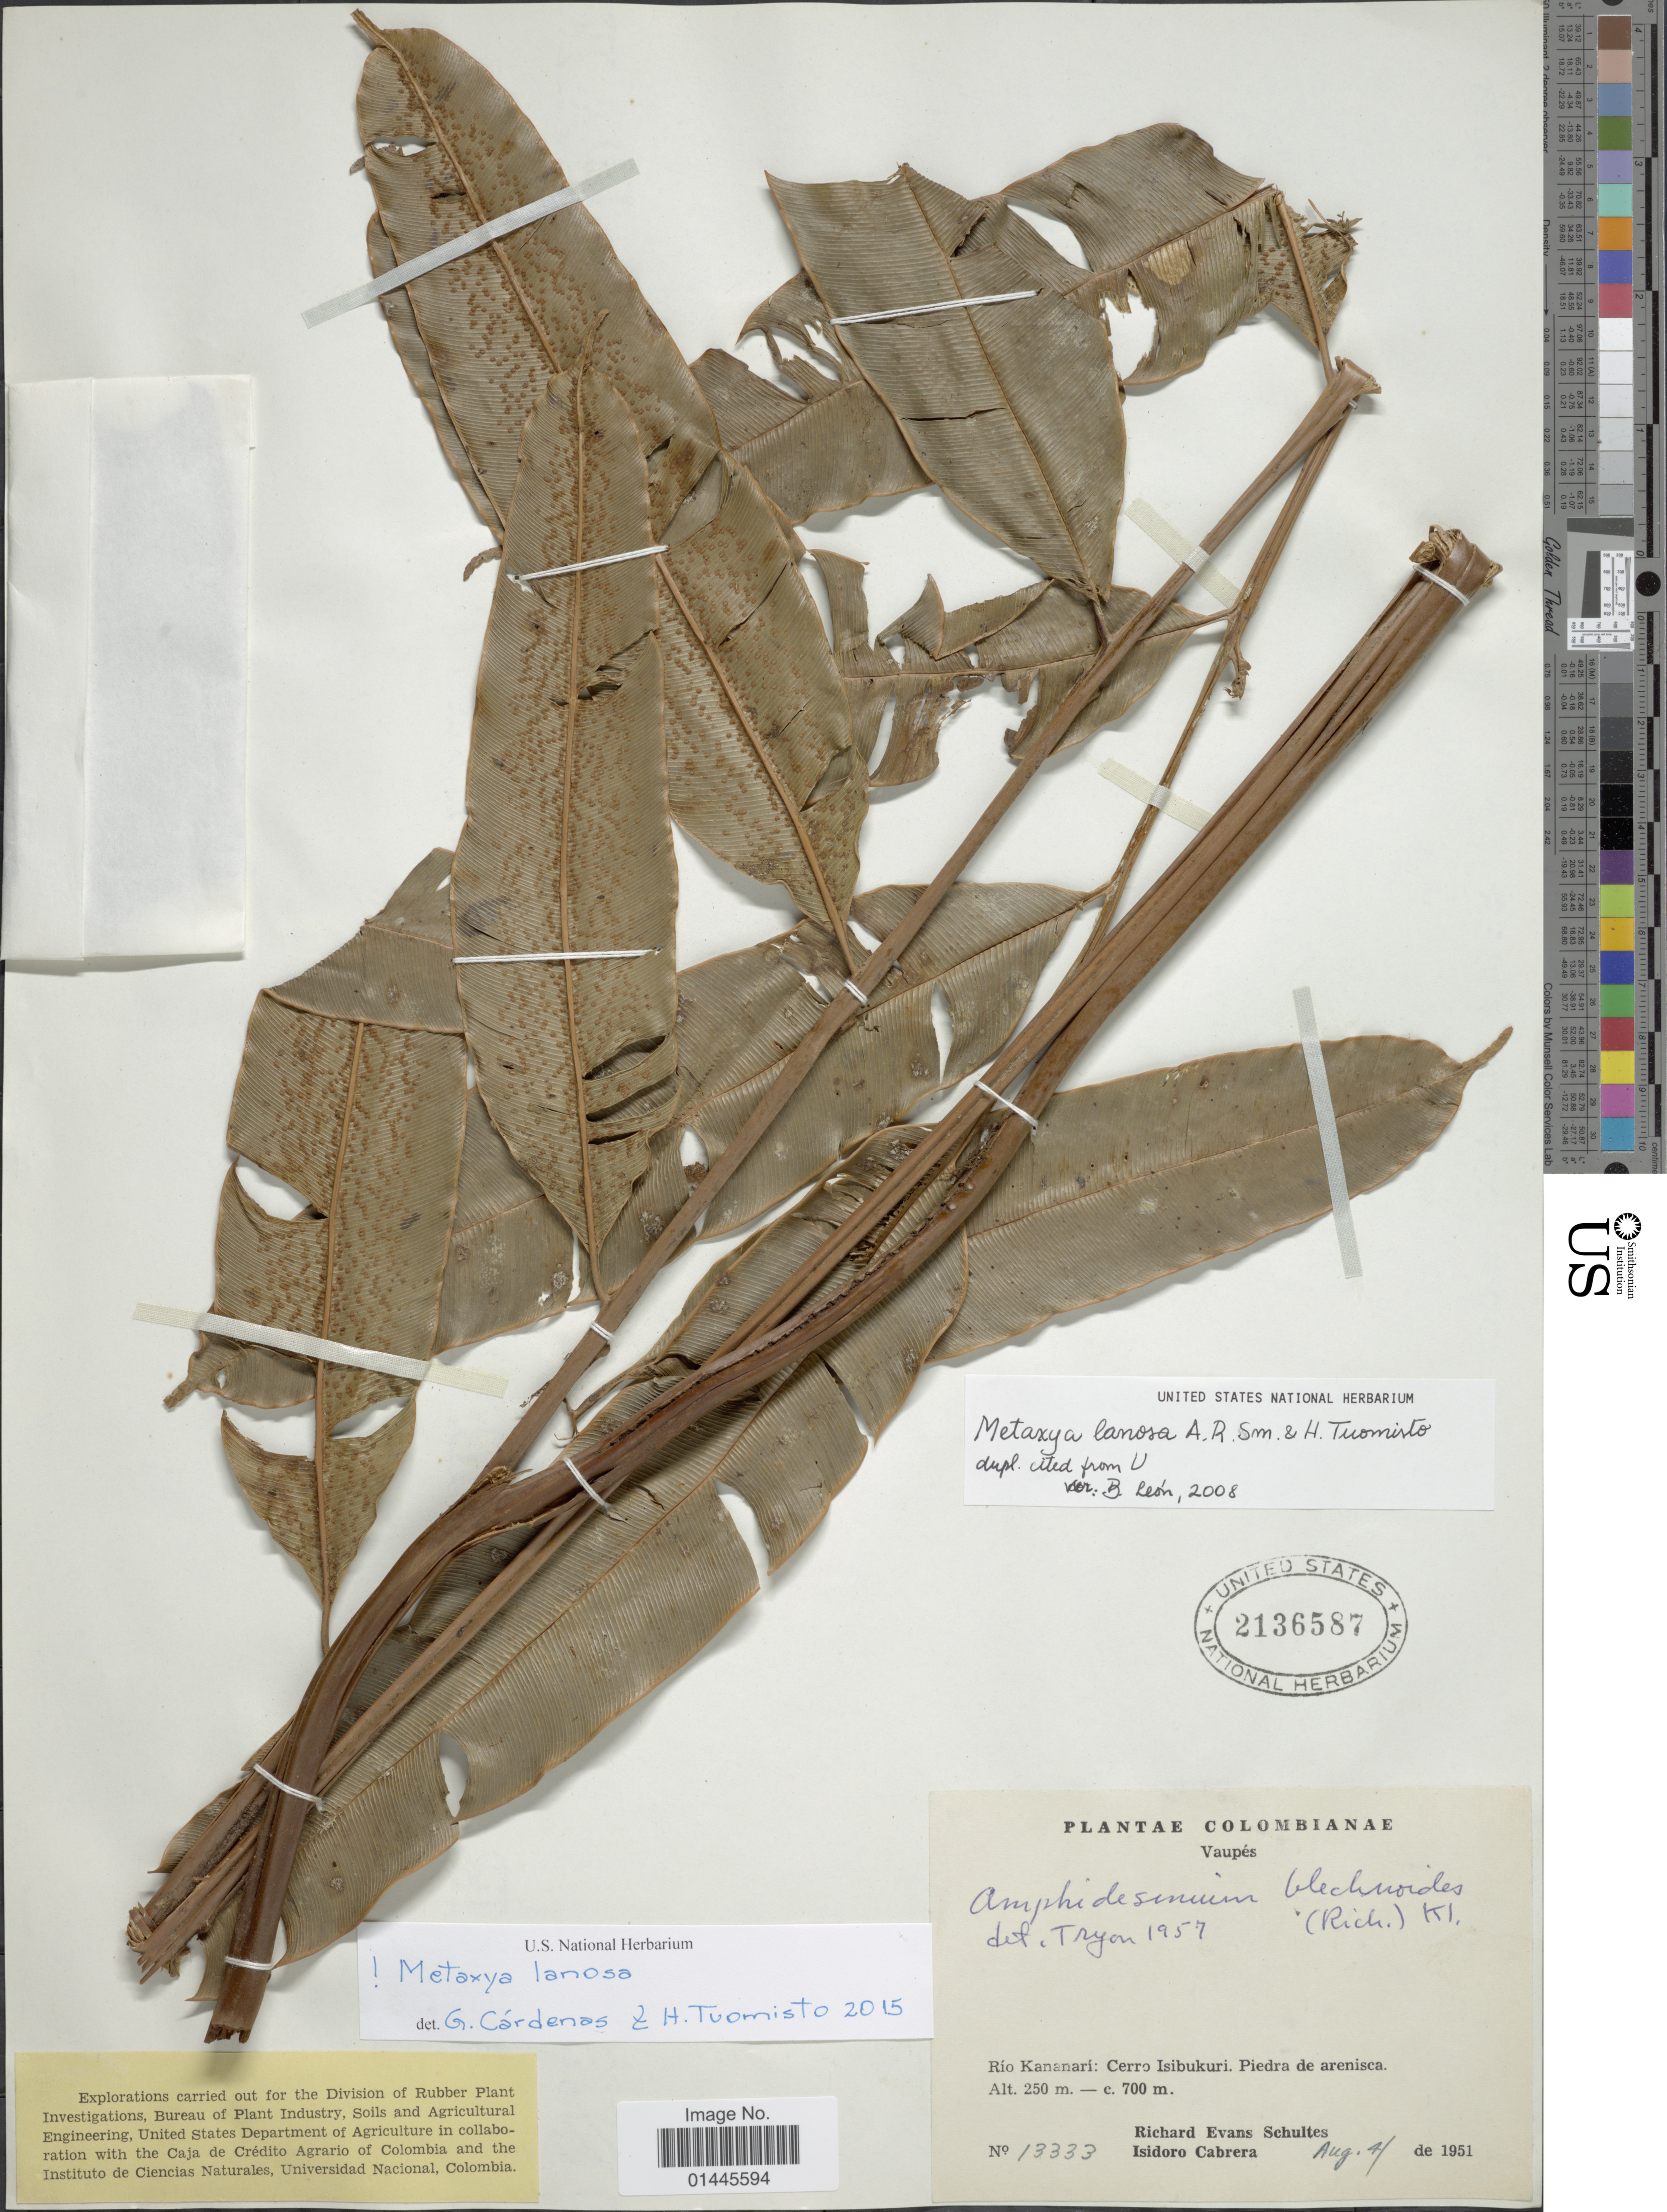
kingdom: Plantae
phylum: Tracheophyta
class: Polypodiopsida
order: Cyatheales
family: Metaxyaceae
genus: Metaxya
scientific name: Metaxya lanosa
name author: A.R. Sm.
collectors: R. E. Schultes & I. Cabrera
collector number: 13333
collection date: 1951-08-04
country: Colombia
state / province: Vaupés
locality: Rio Kananari: Cerro Isibukuri, Piedra de arenisca.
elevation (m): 250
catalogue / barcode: US 2136587